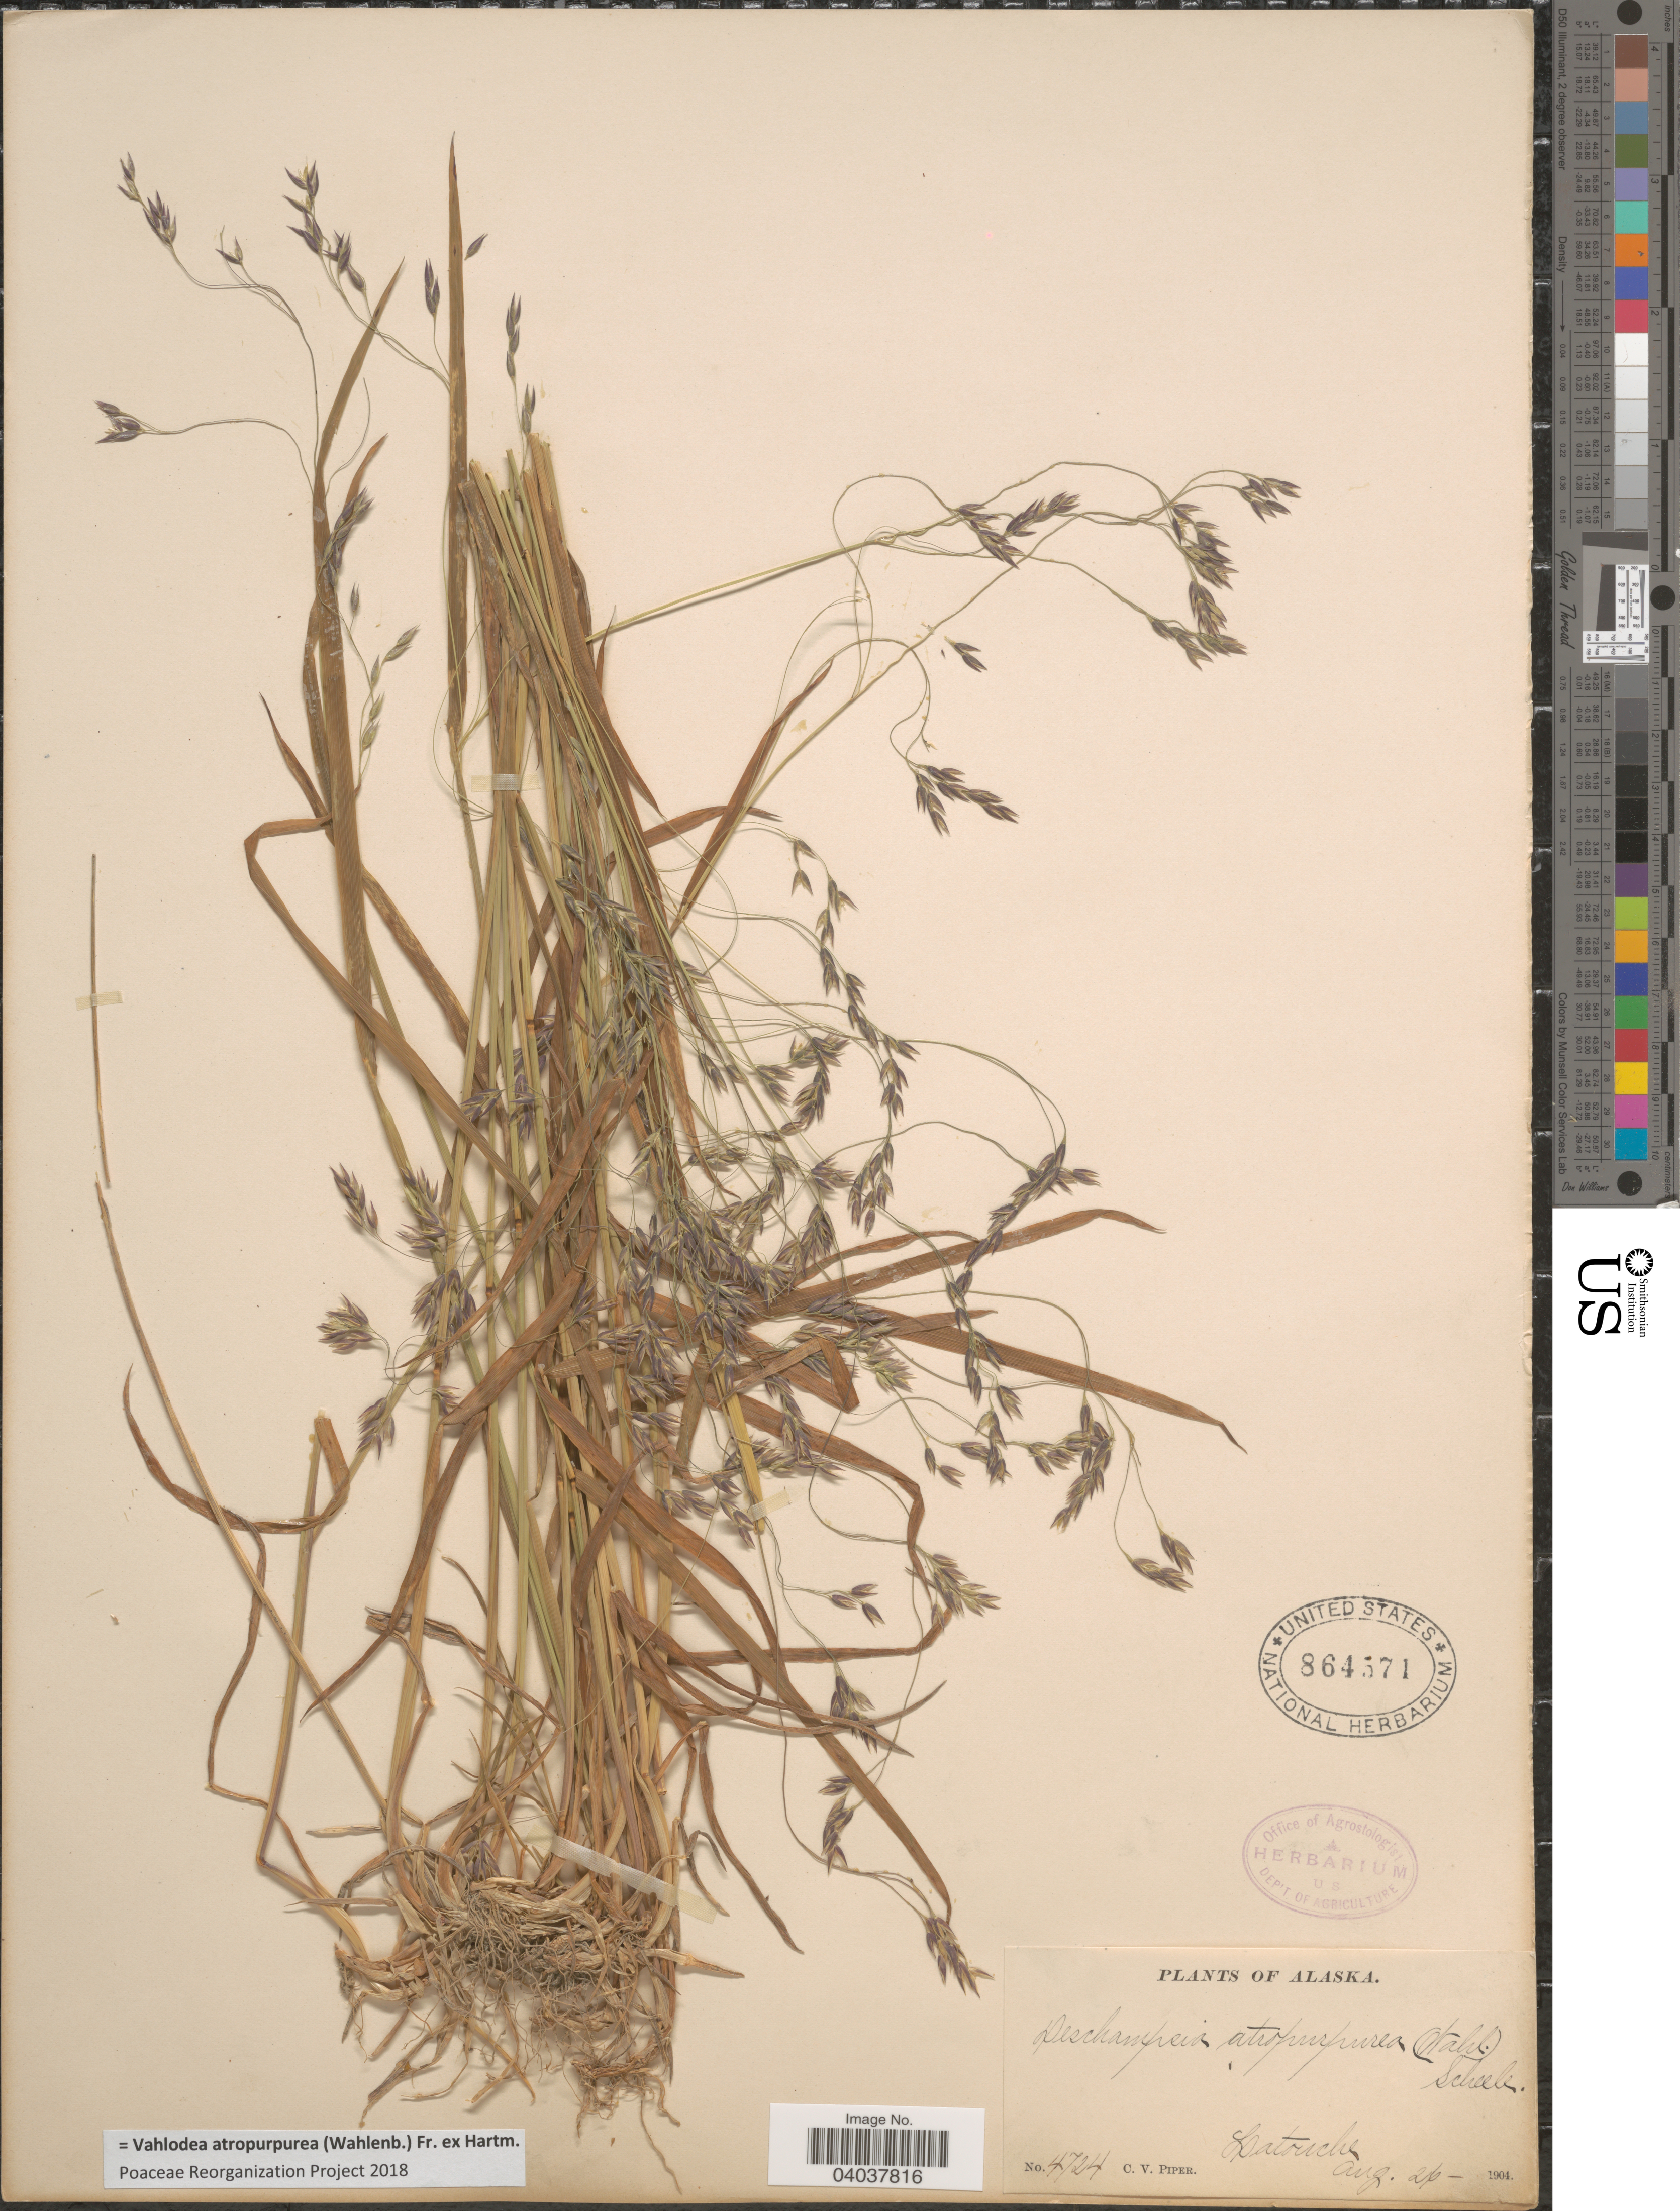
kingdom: Plantae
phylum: Tracheophyta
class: Liliopsida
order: Poales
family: Poaceae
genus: Vahlodea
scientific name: Vahlodea atropurpurea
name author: (Wahlenb.) Fr. ex Hartm.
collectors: C. V. Piper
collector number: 4724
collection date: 1904-08-26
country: United States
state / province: Alaska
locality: Latouche.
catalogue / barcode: US 864571